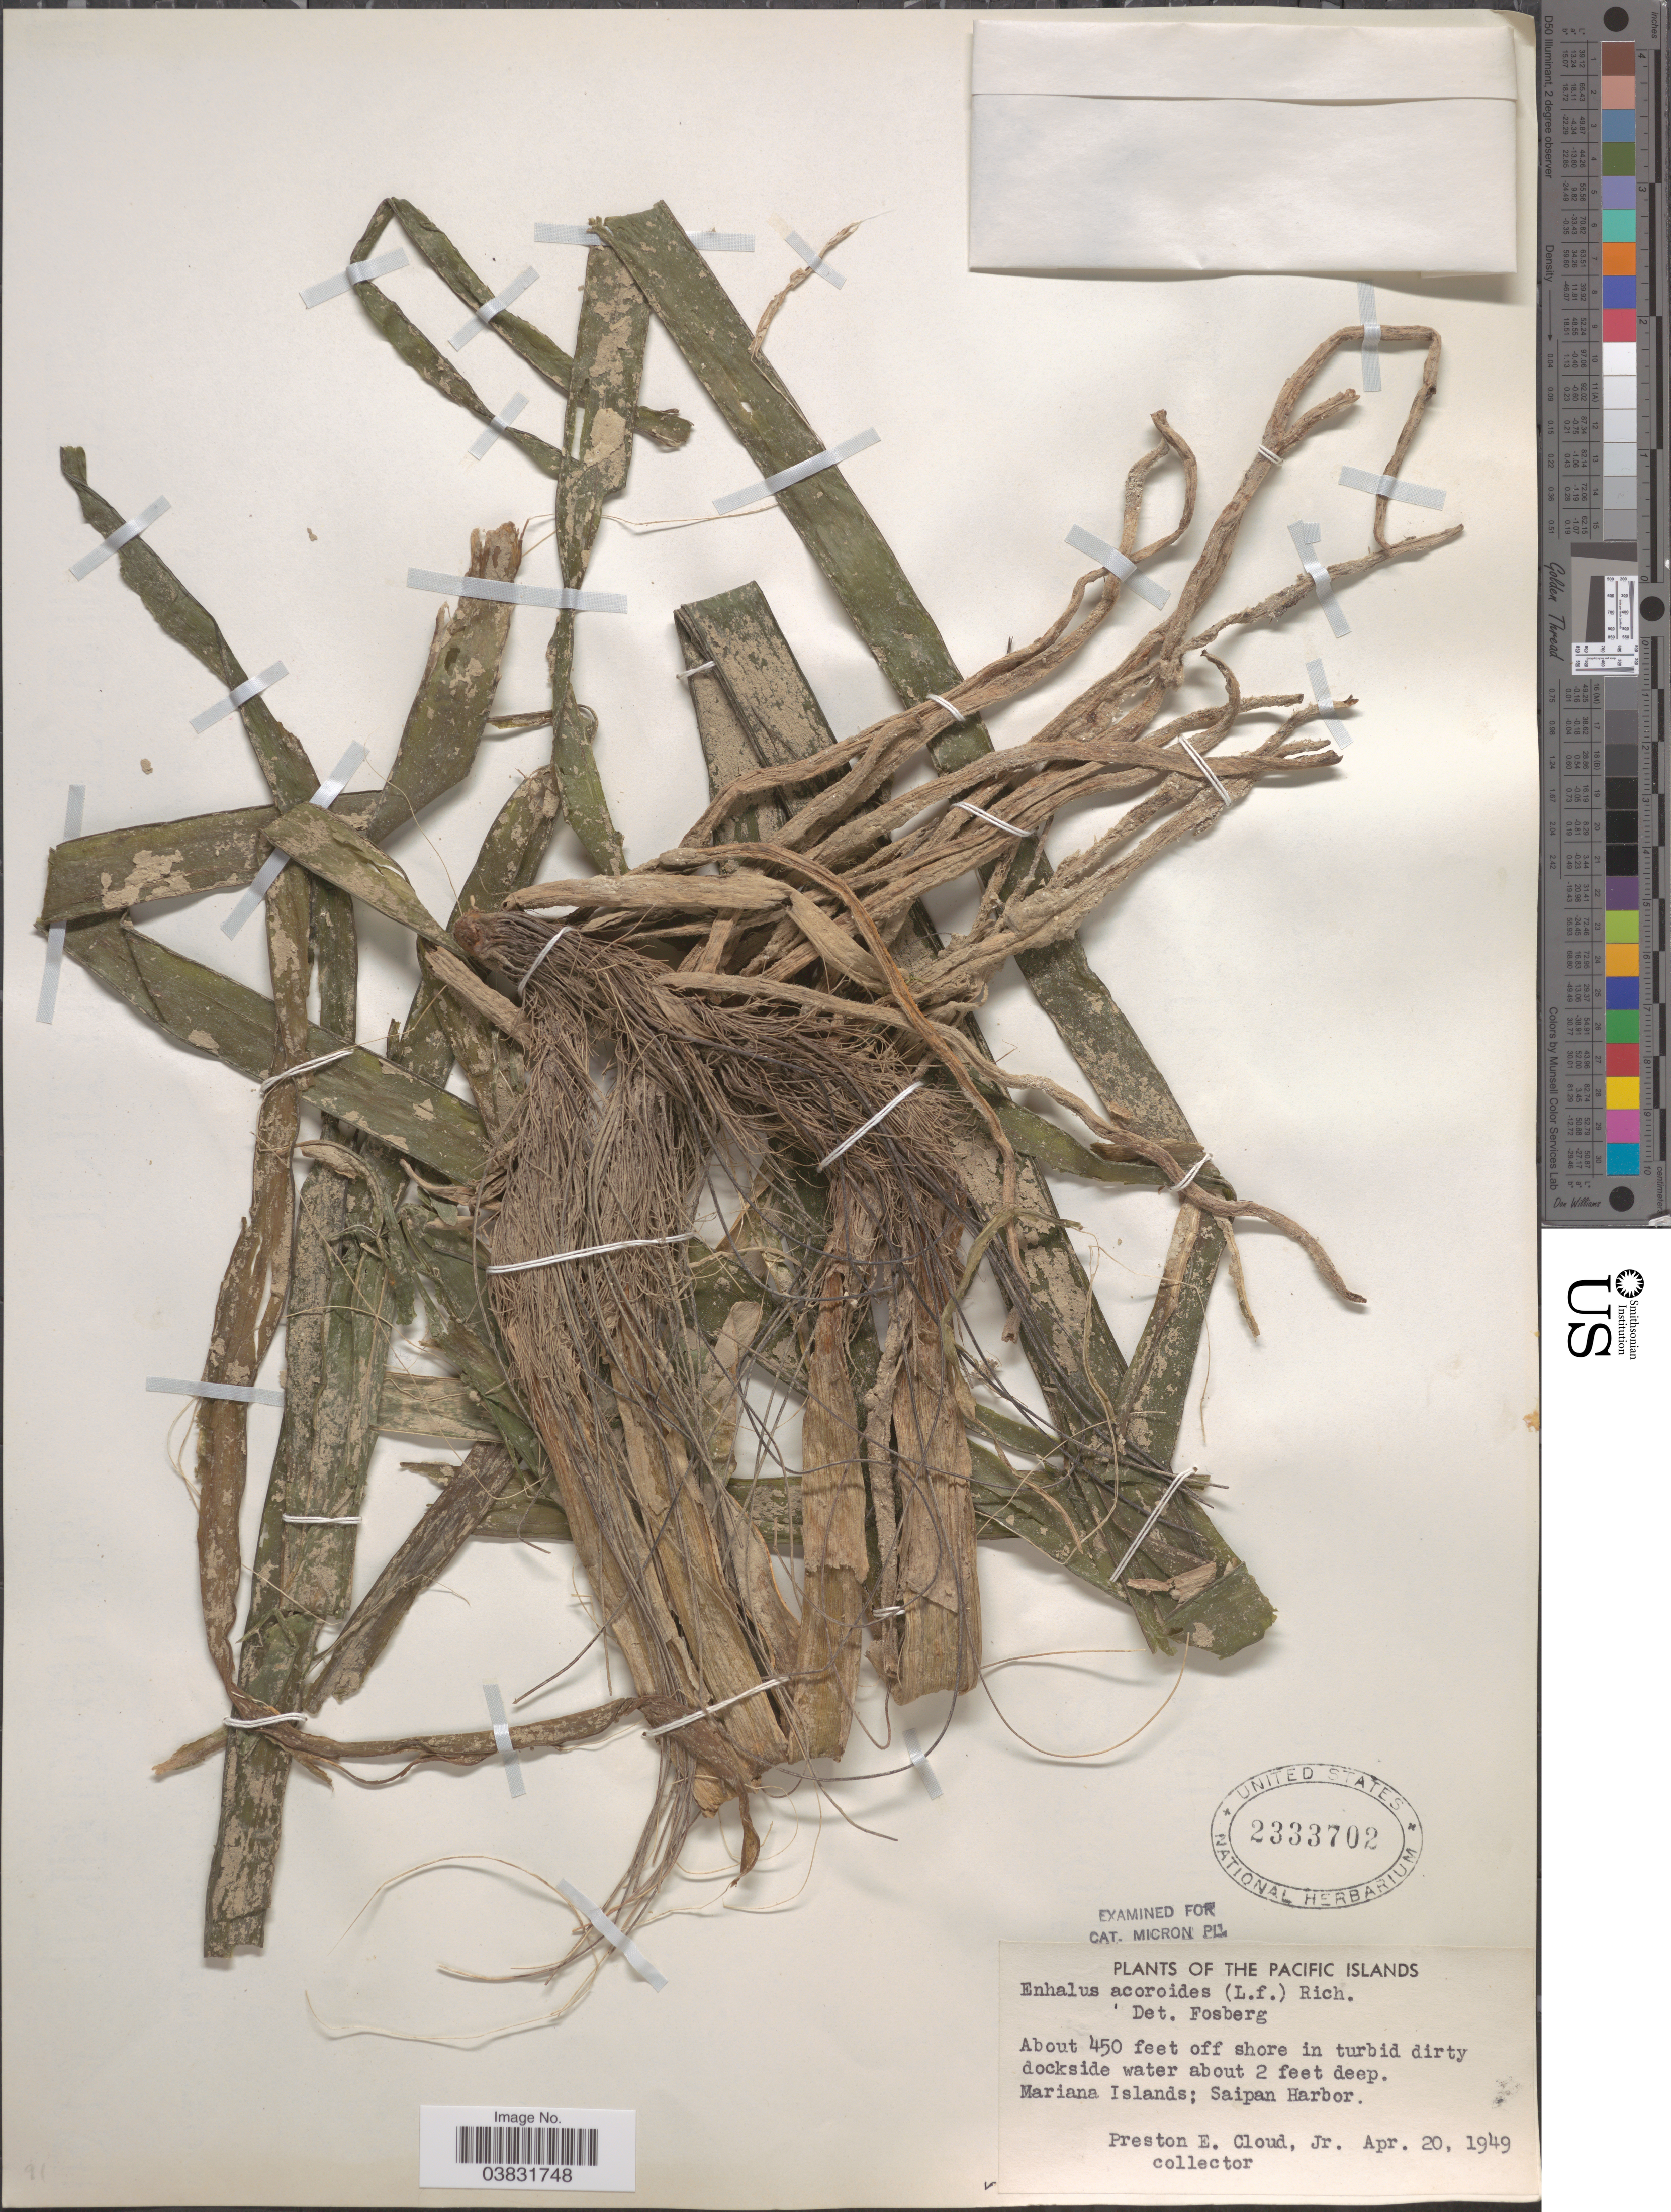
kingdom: Plantae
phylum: Tracheophyta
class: Liliopsida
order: Alismatales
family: Hydrocharitaceae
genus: Enhalus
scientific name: Enhalus acoroides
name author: (L. f.) Royle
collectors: P. Cloud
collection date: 1949-04-20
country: Northern Mariana Islands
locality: The Pacific Islands. Mariana Islands; Saipan Harbor. About 450 feet off shore in dockside water.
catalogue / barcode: US 2333702